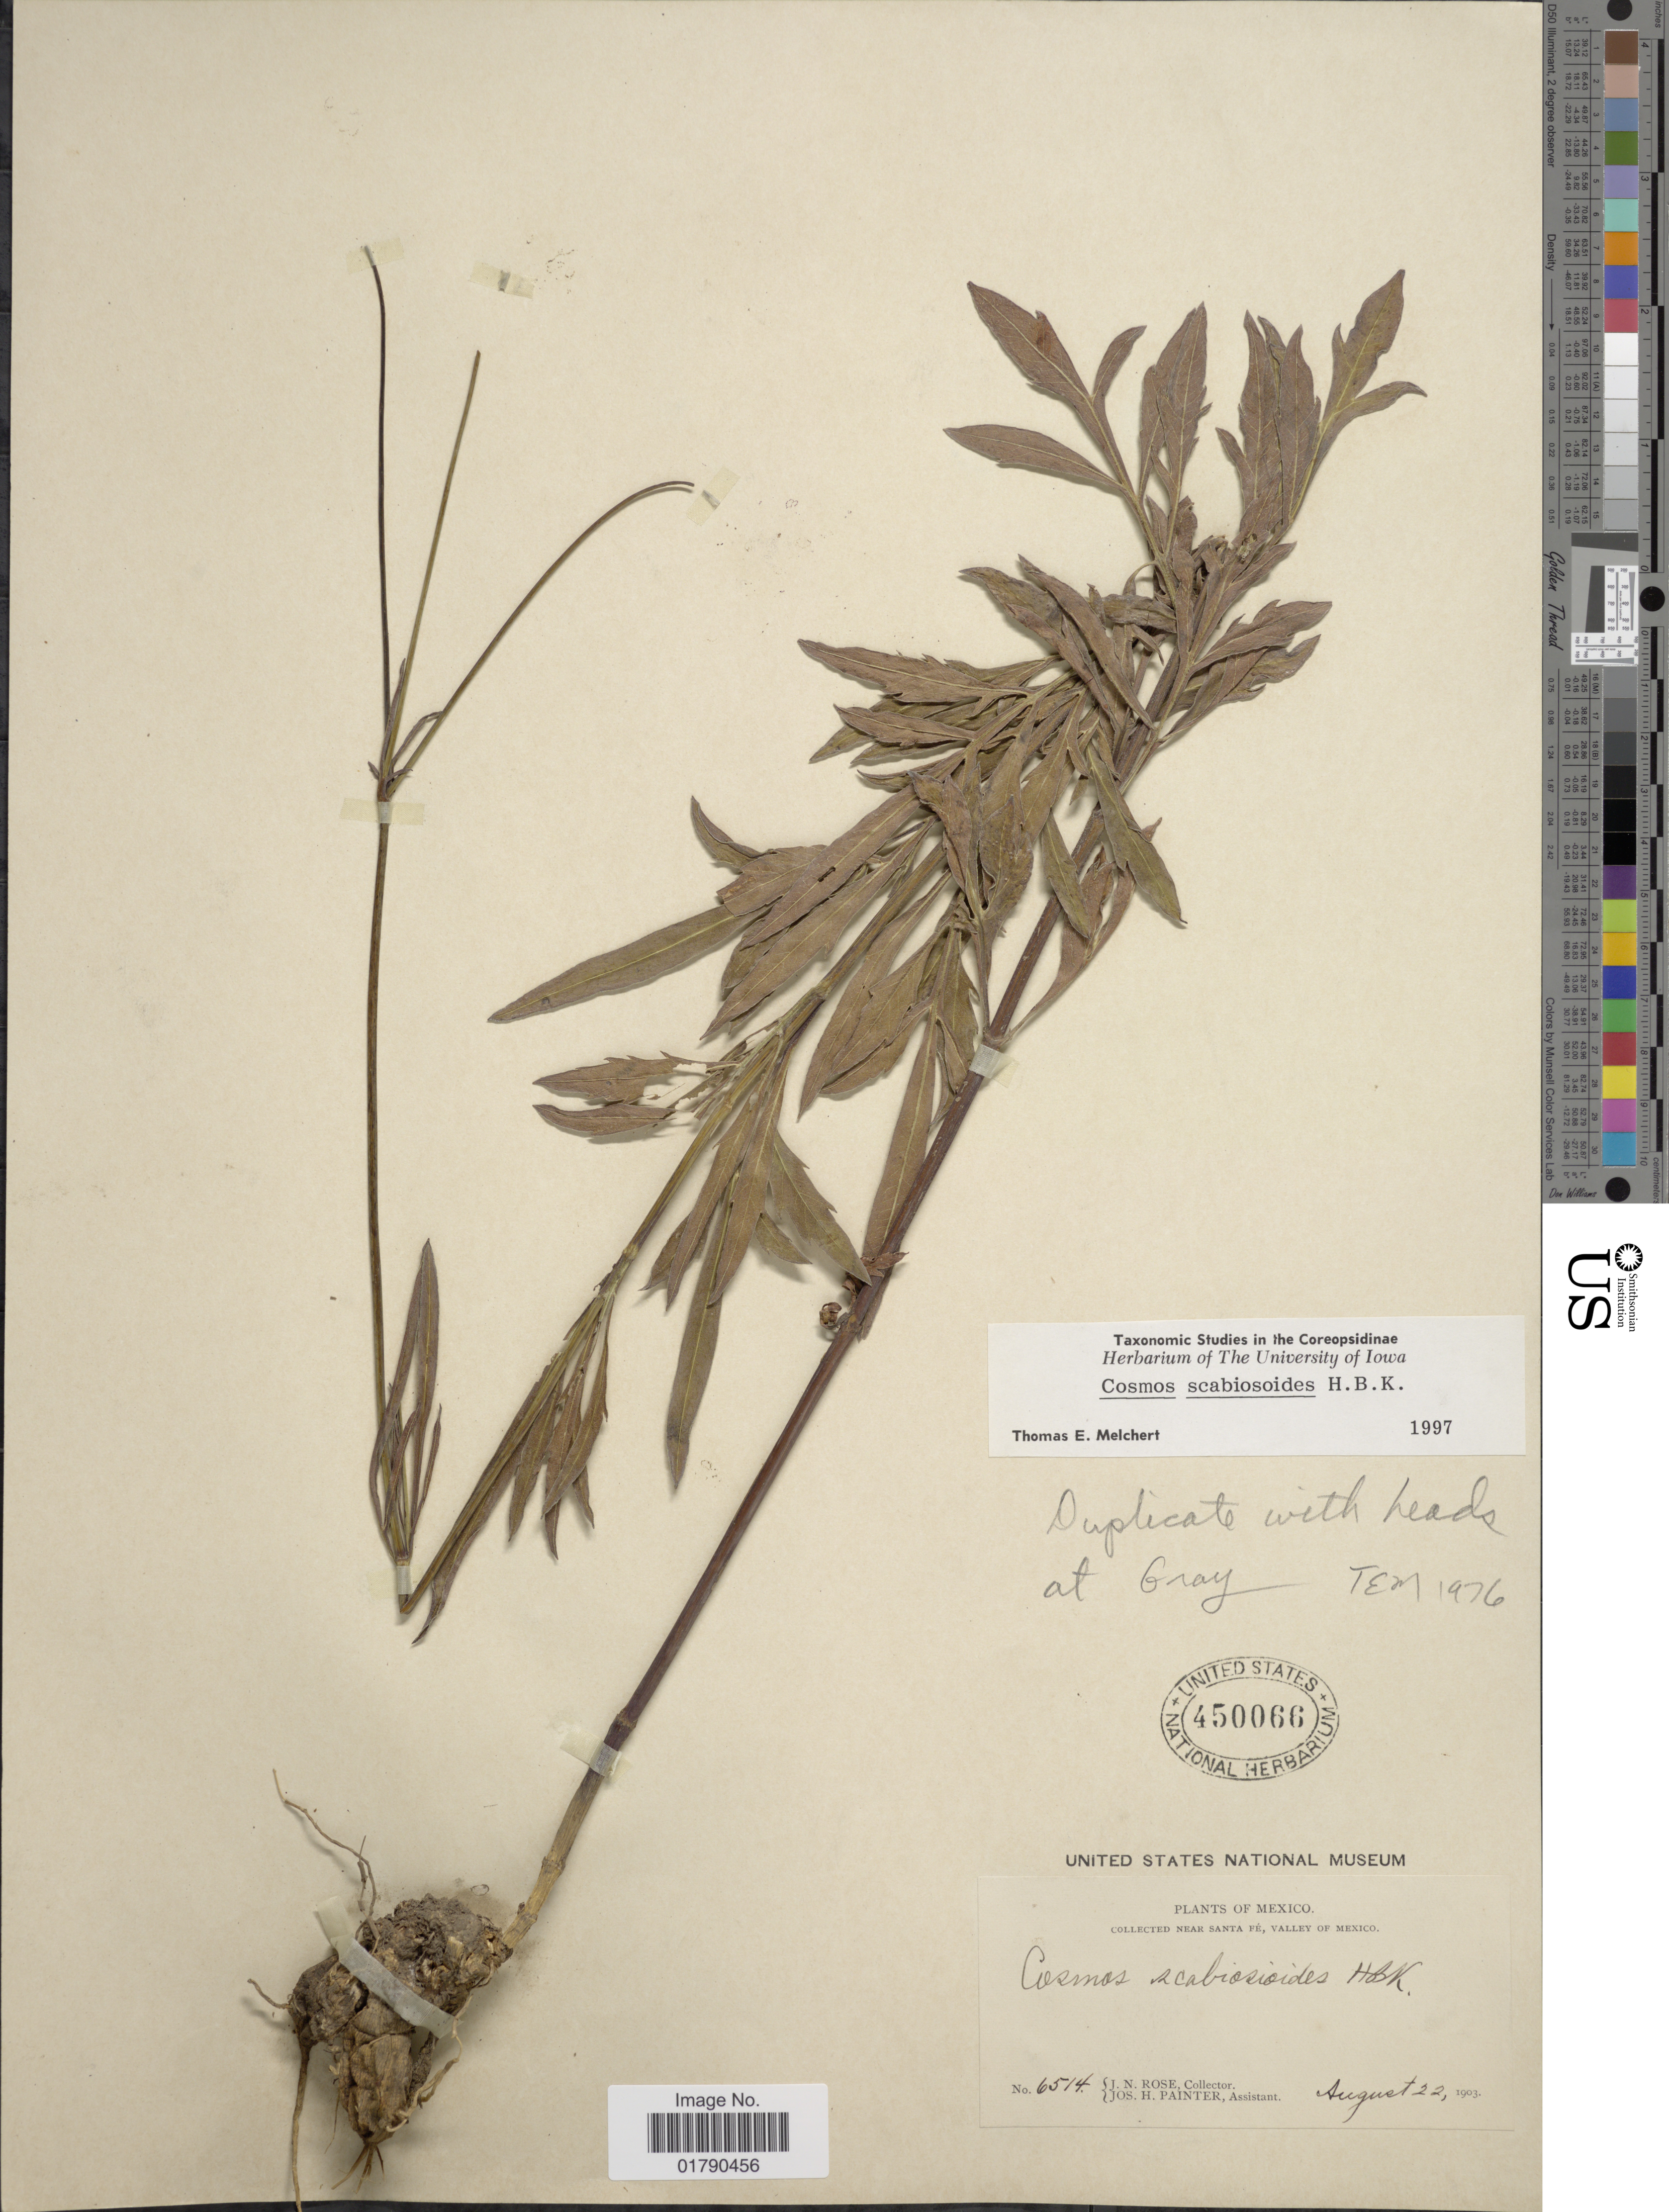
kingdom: Plantae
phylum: Tracheophyta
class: Magnoliopsida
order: Asterales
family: Asteraceae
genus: Cosmos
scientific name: Cosmos scabiosoides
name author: Kunth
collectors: J. N. Rose & J. H. Painter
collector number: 6514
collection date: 1903-08-22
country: Mexico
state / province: México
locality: Near Santa Fe, Valley of Mexico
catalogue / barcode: US 450066